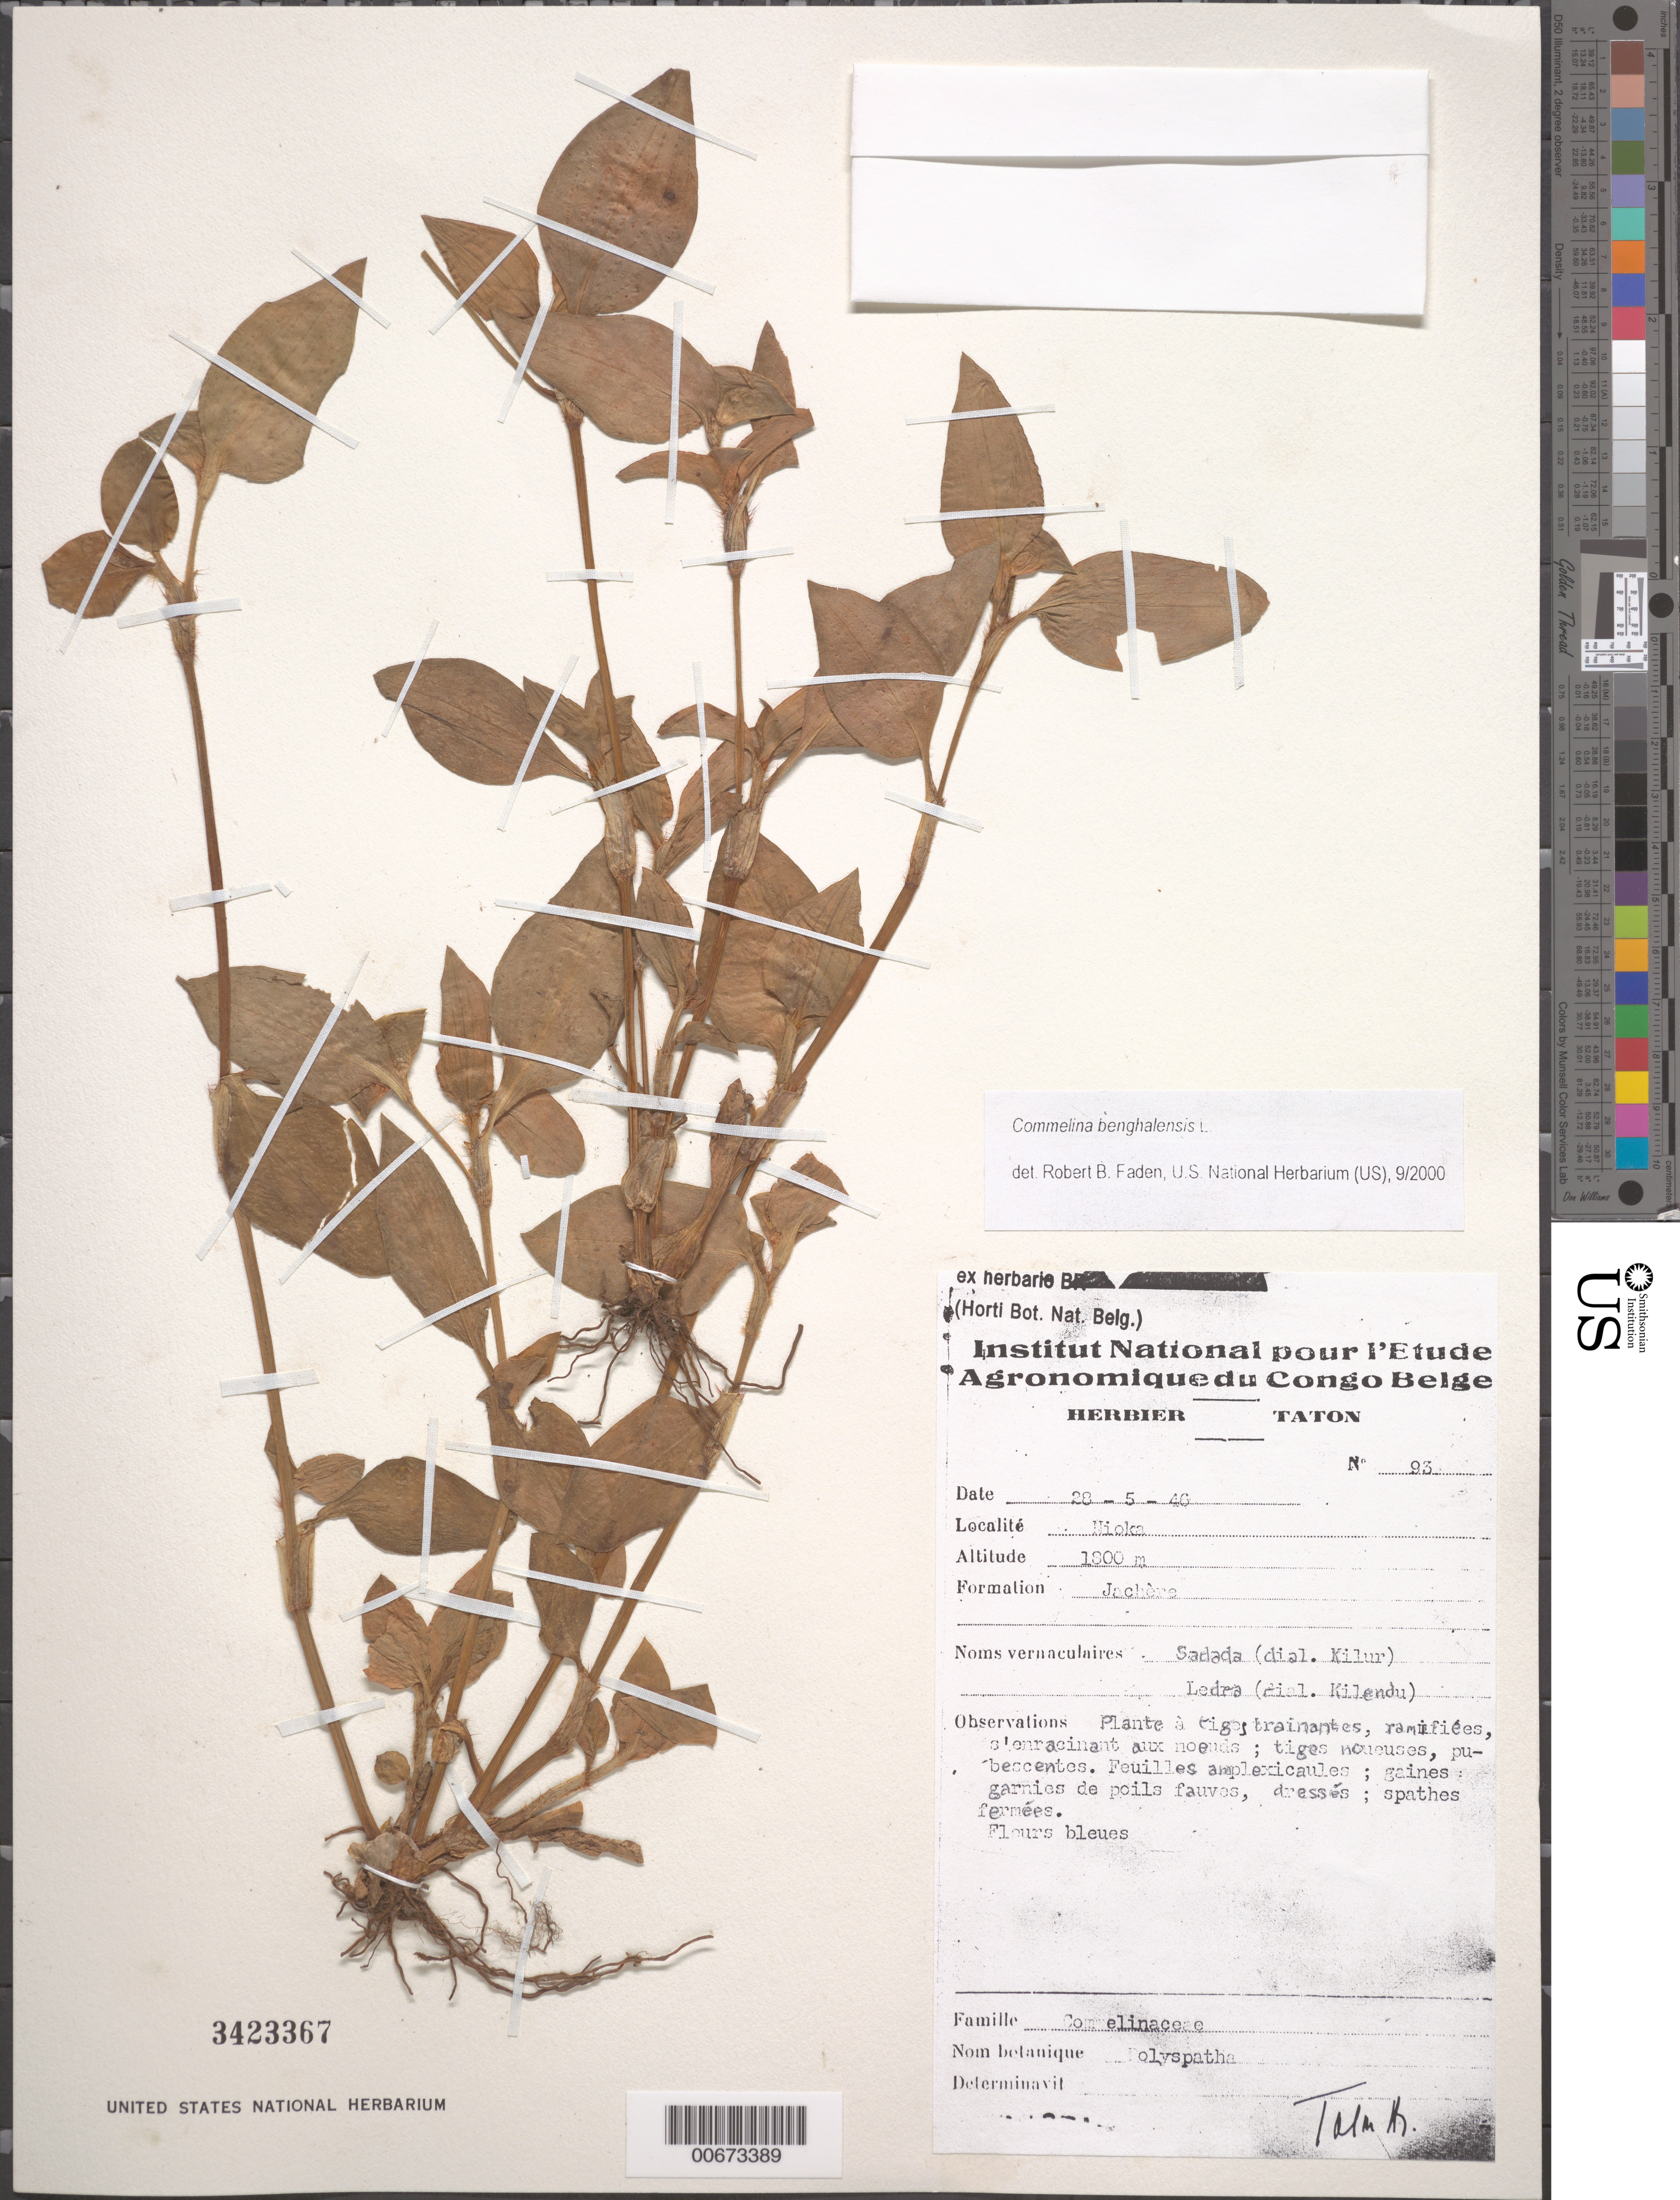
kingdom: Plantae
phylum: Tracheophyta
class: Liliopsida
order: Commelinales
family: Commelinaceae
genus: Commelina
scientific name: Commelina benghalensis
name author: L.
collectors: A. Taton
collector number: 93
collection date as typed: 28 May 1946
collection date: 1946-05-28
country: Congo, Democratic Republic of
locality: Nioka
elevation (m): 1800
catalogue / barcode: US 3423367